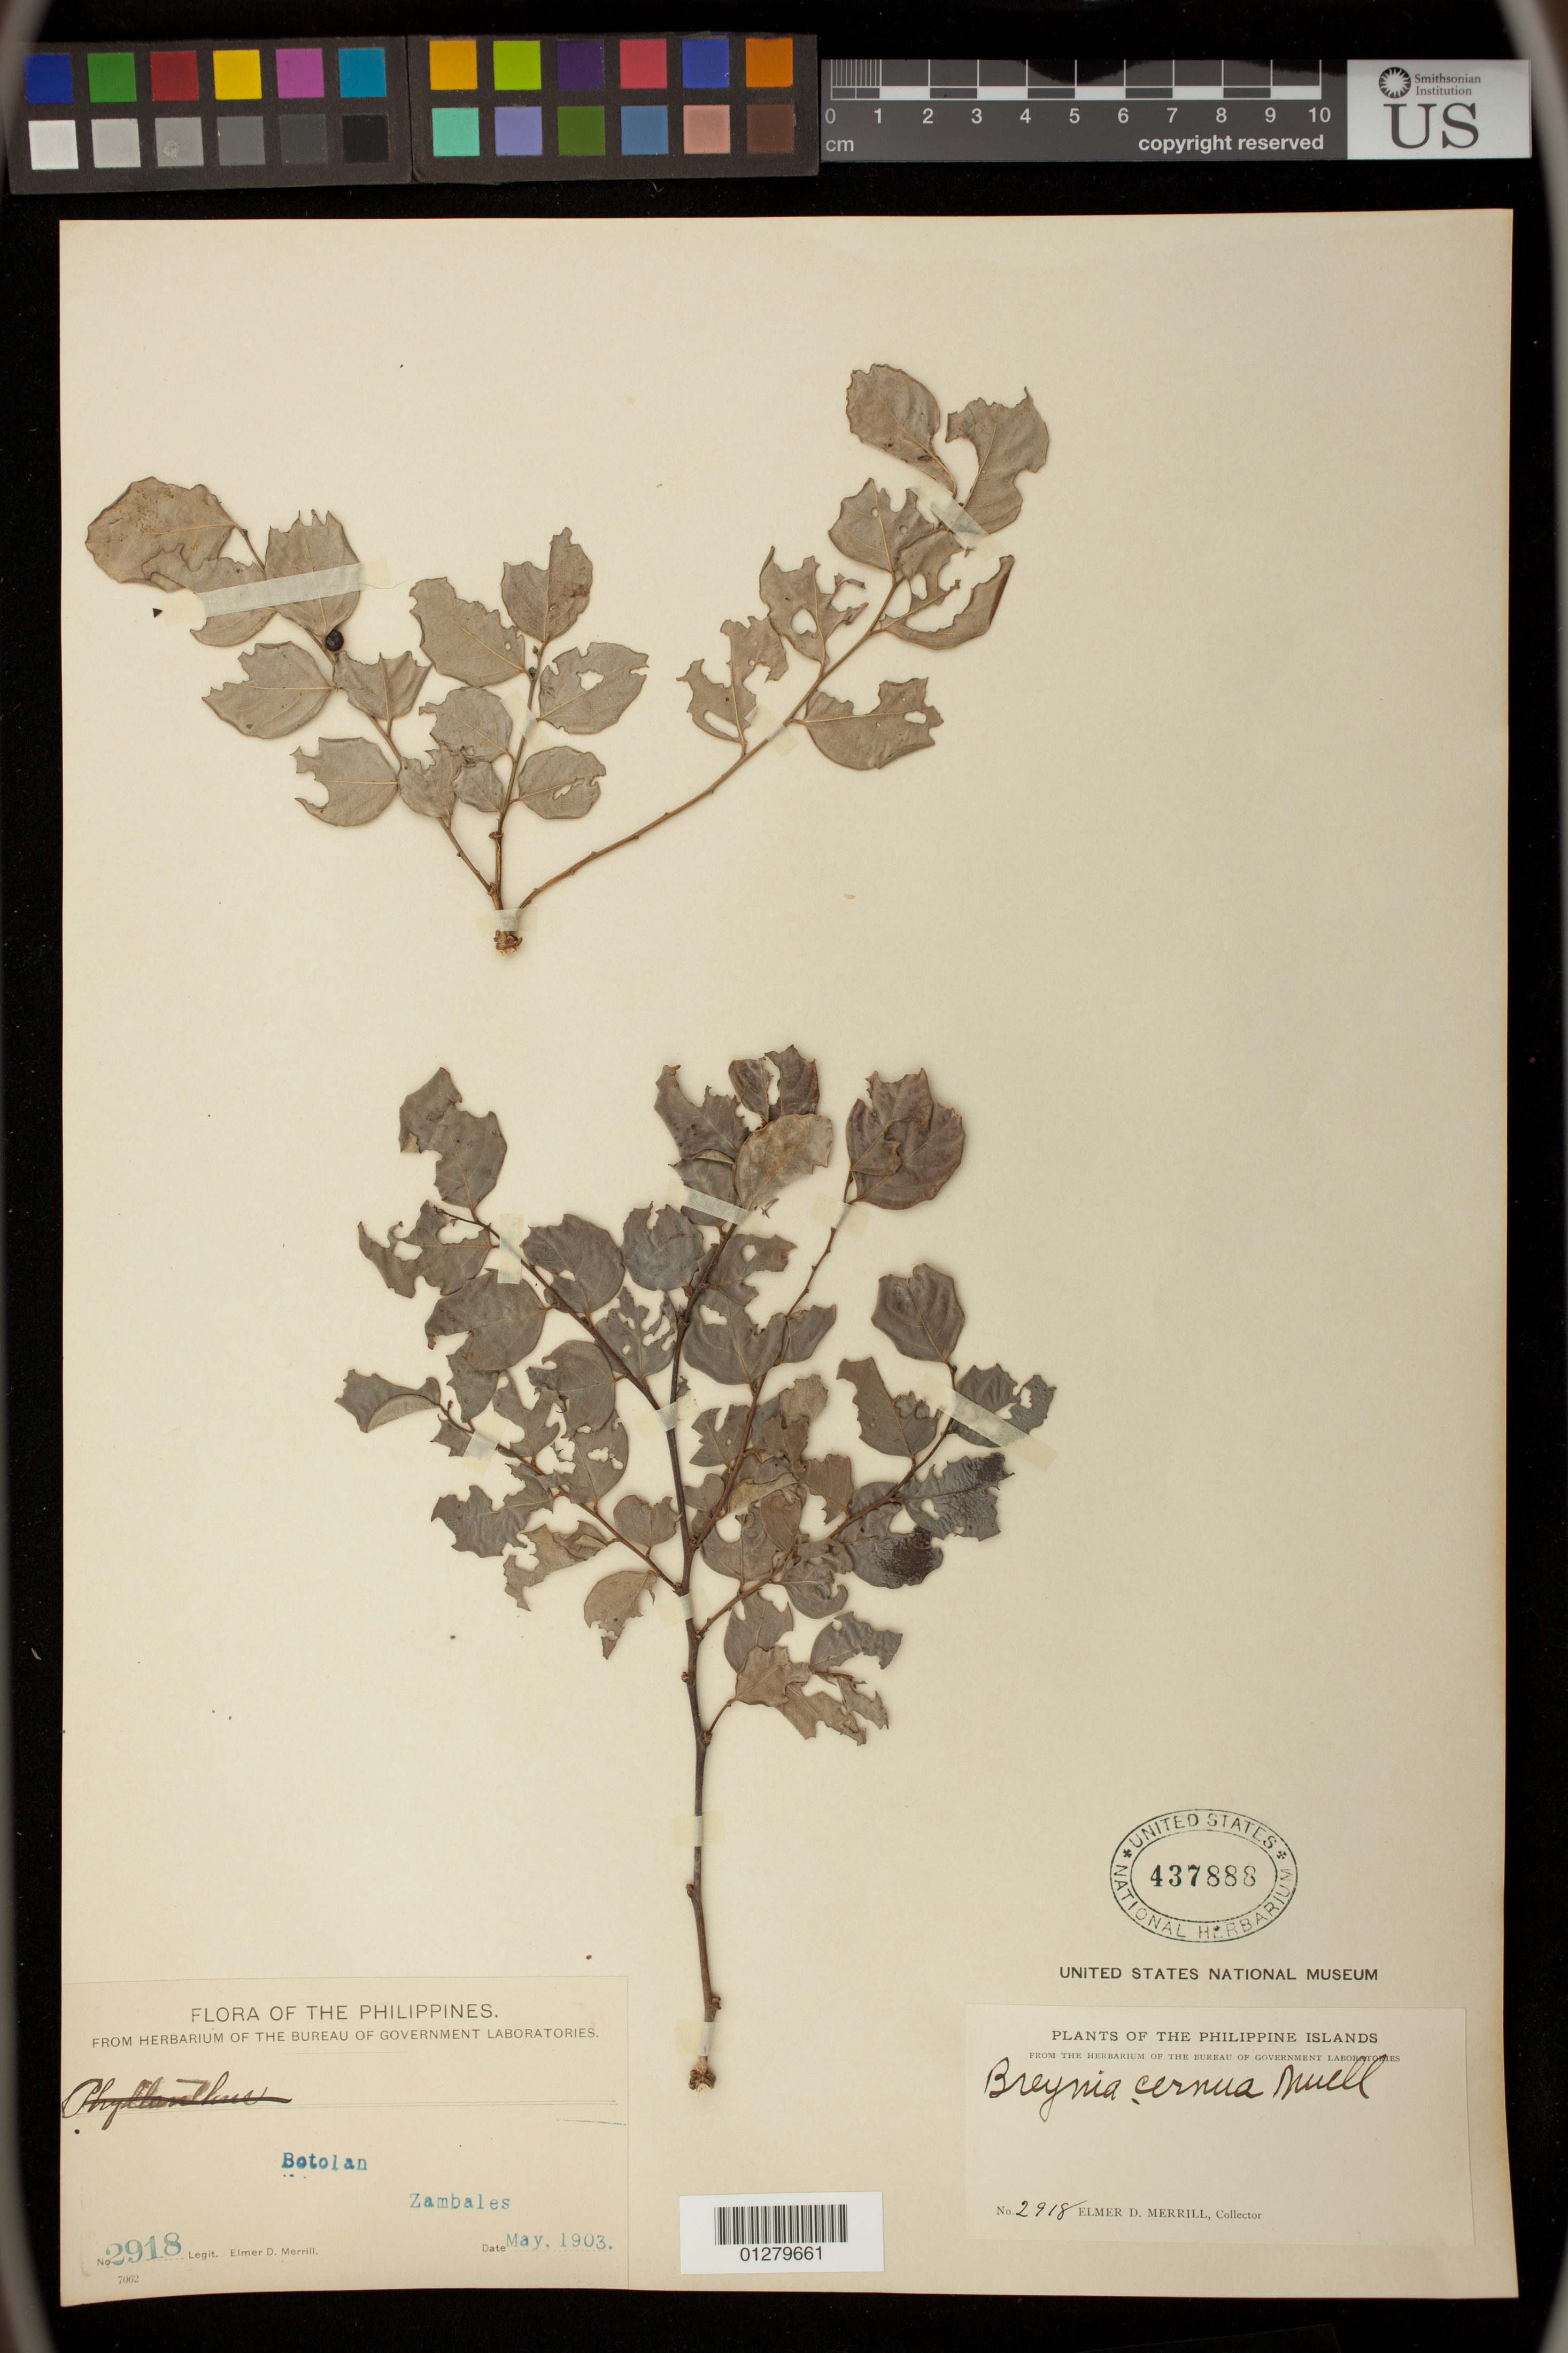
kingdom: Plantae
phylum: Tracheophyta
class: Magnoliopsida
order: Malpighiales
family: Phyllanthaceae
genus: Breynia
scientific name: Breynia cernua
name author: (Poir.) Müll. Arg.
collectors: E. D. Merrill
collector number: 2918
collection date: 1903-05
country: Philippines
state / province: Central Luzon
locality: Botolan, Zambales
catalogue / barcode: US 437888